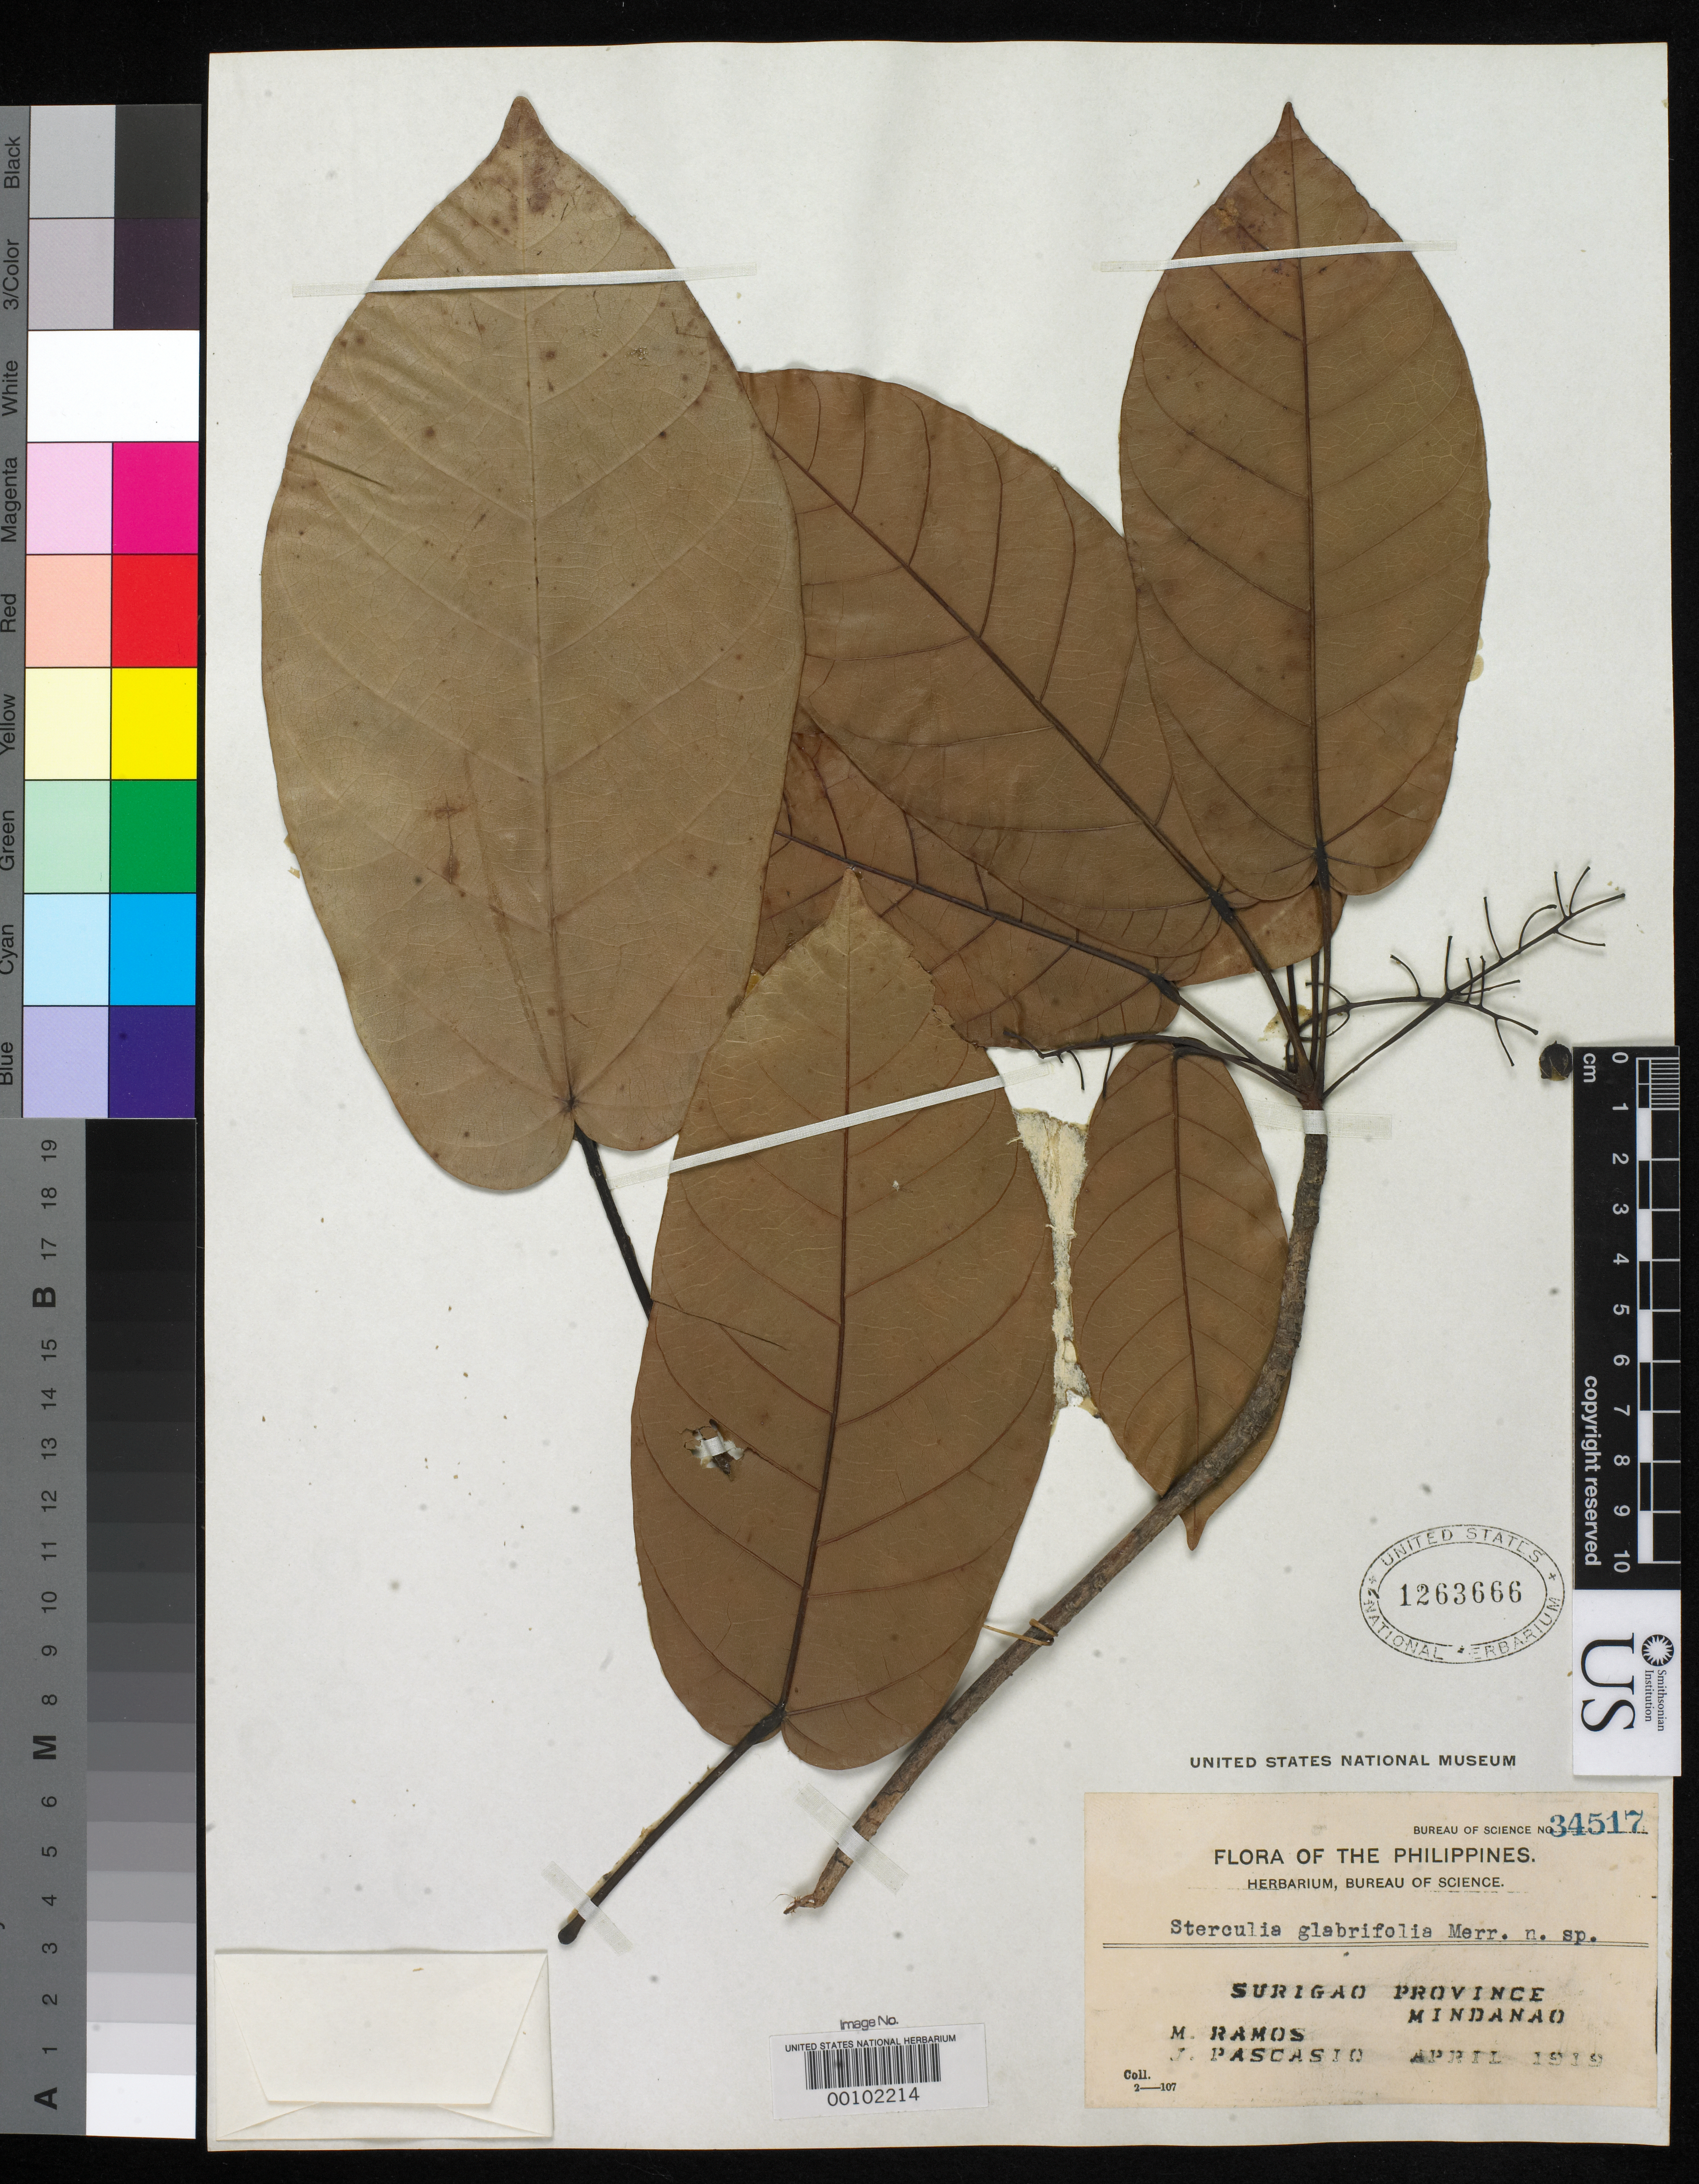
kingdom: Plantae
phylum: Tracheophyta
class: Magnoliopsida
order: Malvales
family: Malvaceae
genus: Sterculia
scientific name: Sterculia glabrifolia Merr., nom. illeg.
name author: Merr.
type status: Isotype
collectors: M. Ramos & J. Pascasio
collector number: Bur. Sci. 34517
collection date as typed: Apr 1919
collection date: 1919-04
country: Philippines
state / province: Caraga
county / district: Surigao del Norte / Surigao del Sur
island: Mindanao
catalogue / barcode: US 1283666